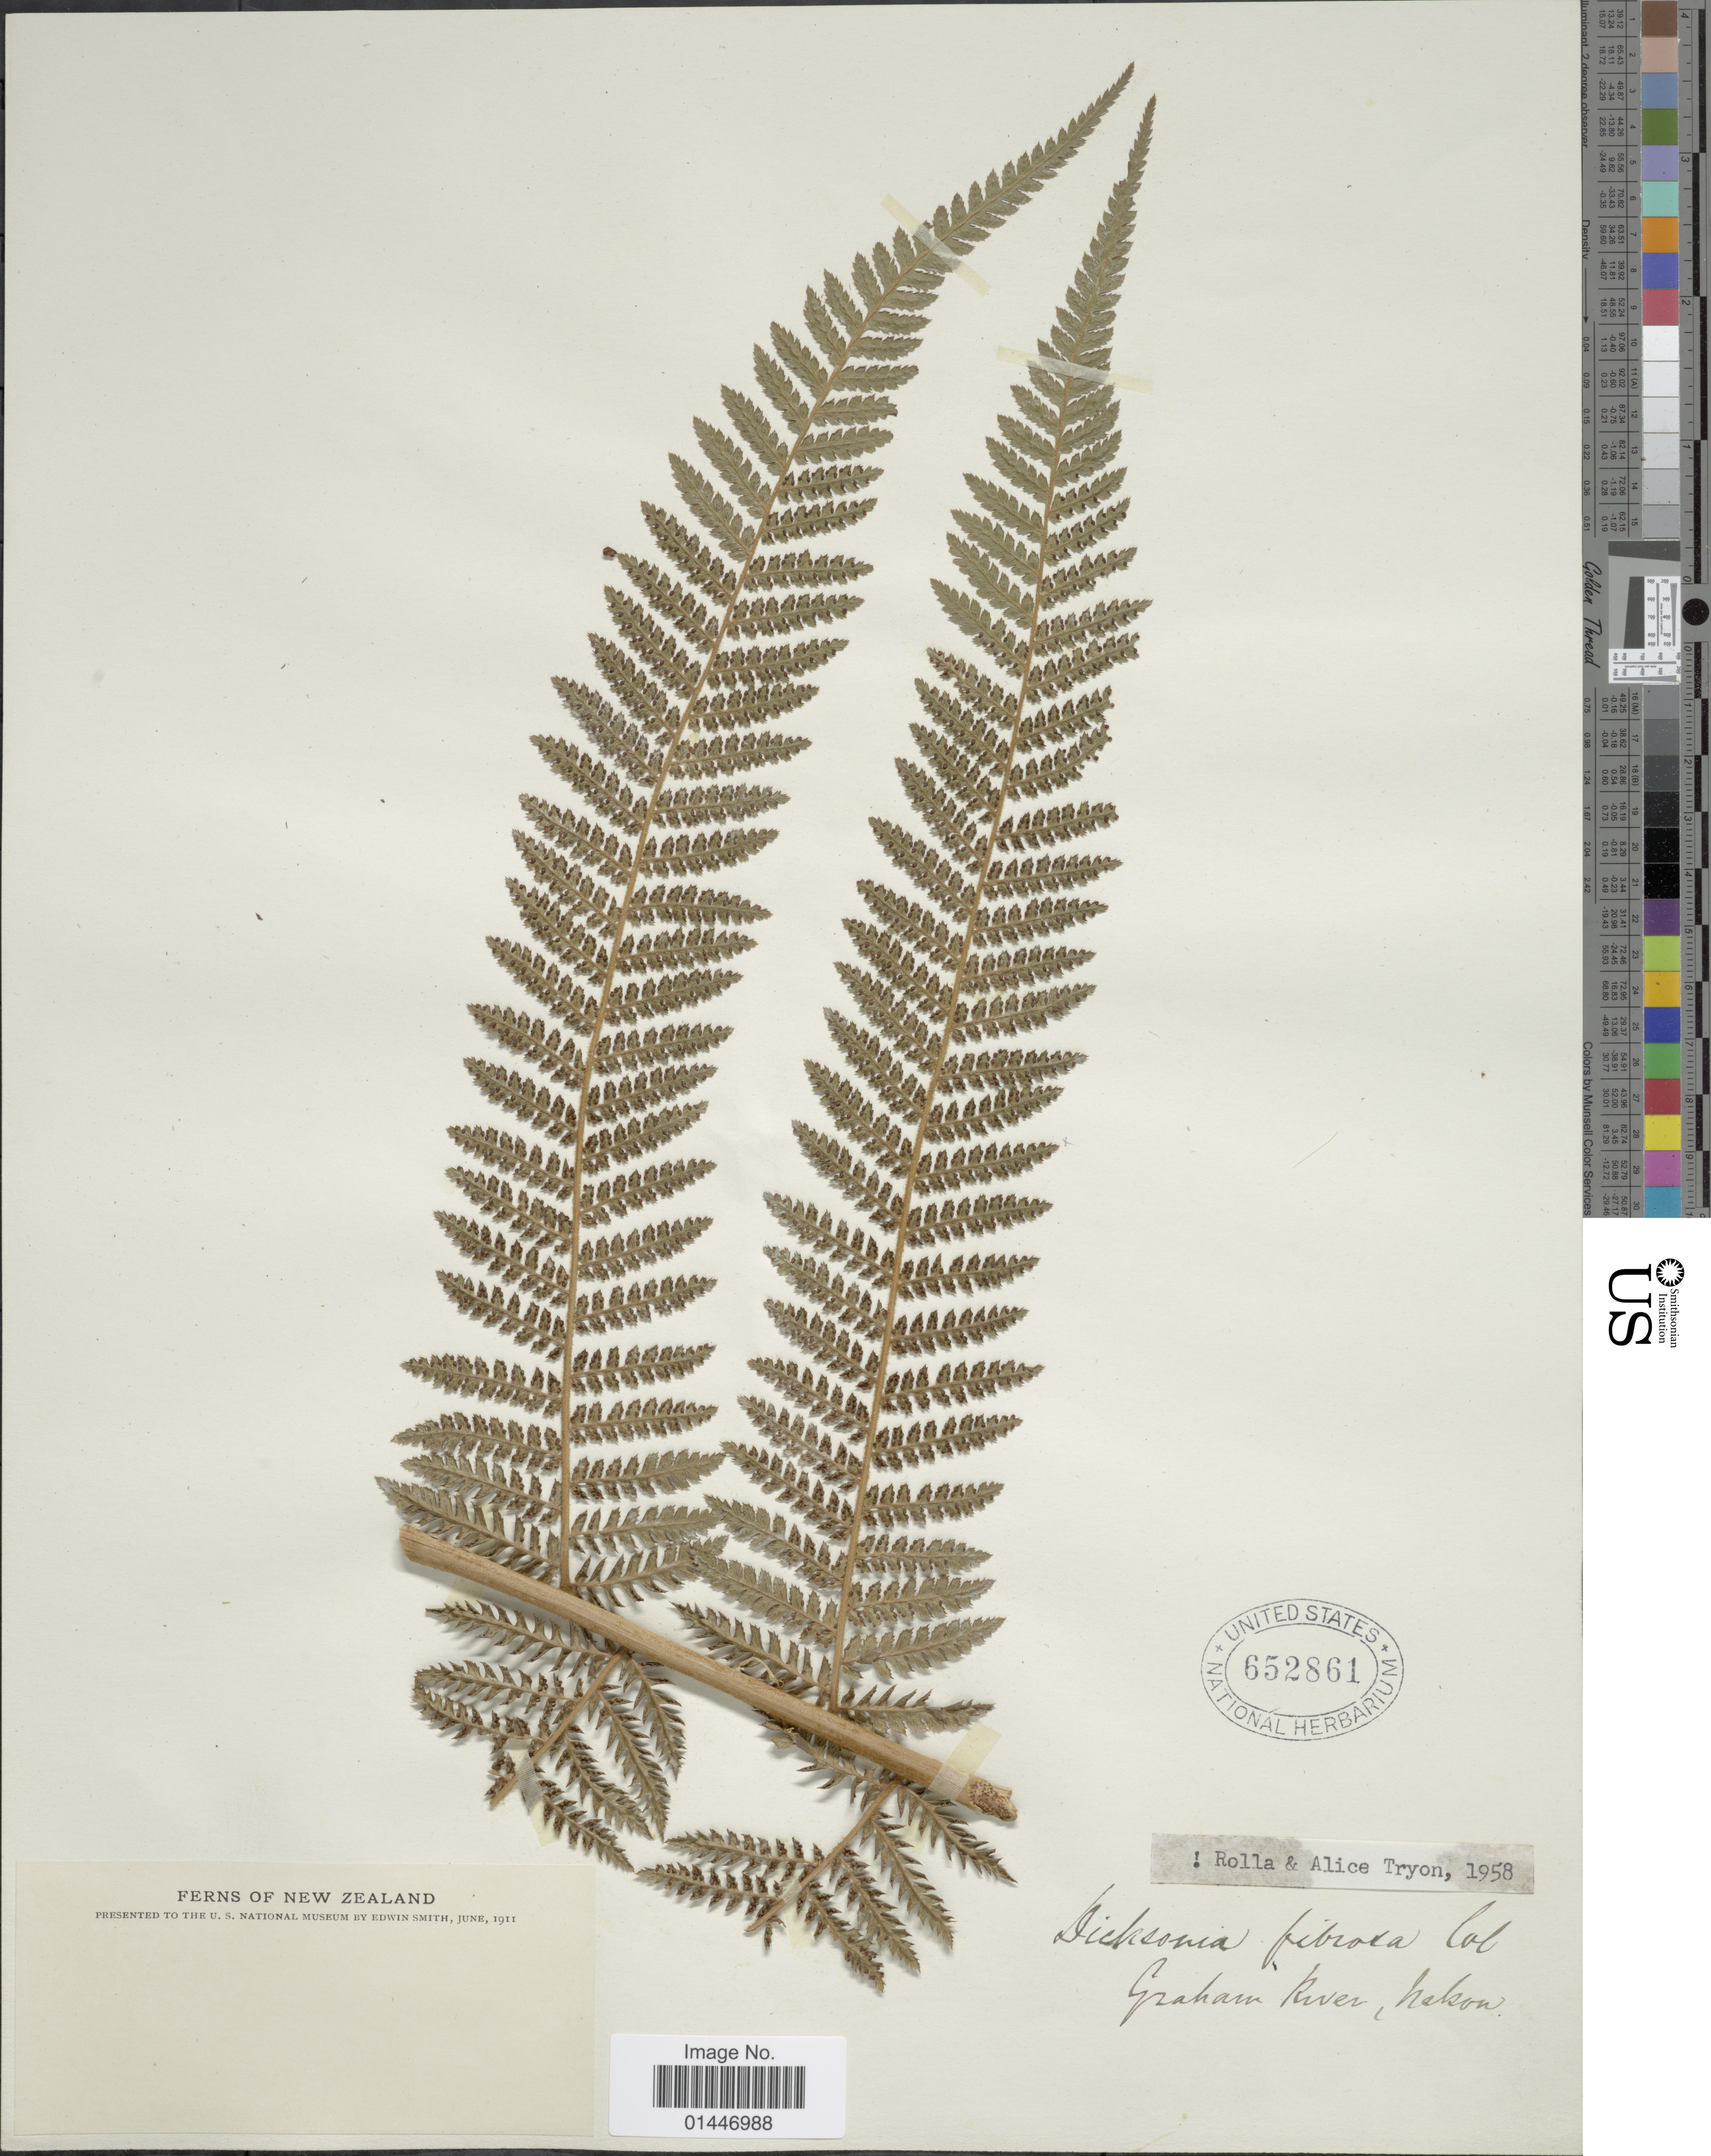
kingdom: Plantae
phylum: Tracheophyta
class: Polypodiopsida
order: Cyatheales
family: Dicksoniaceae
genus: Dicksonia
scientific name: Dicksonia fibrosa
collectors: R. M. Tryon & A. F. Tryon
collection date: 1958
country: New Zealand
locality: Graham River, Nelson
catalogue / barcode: US 652861